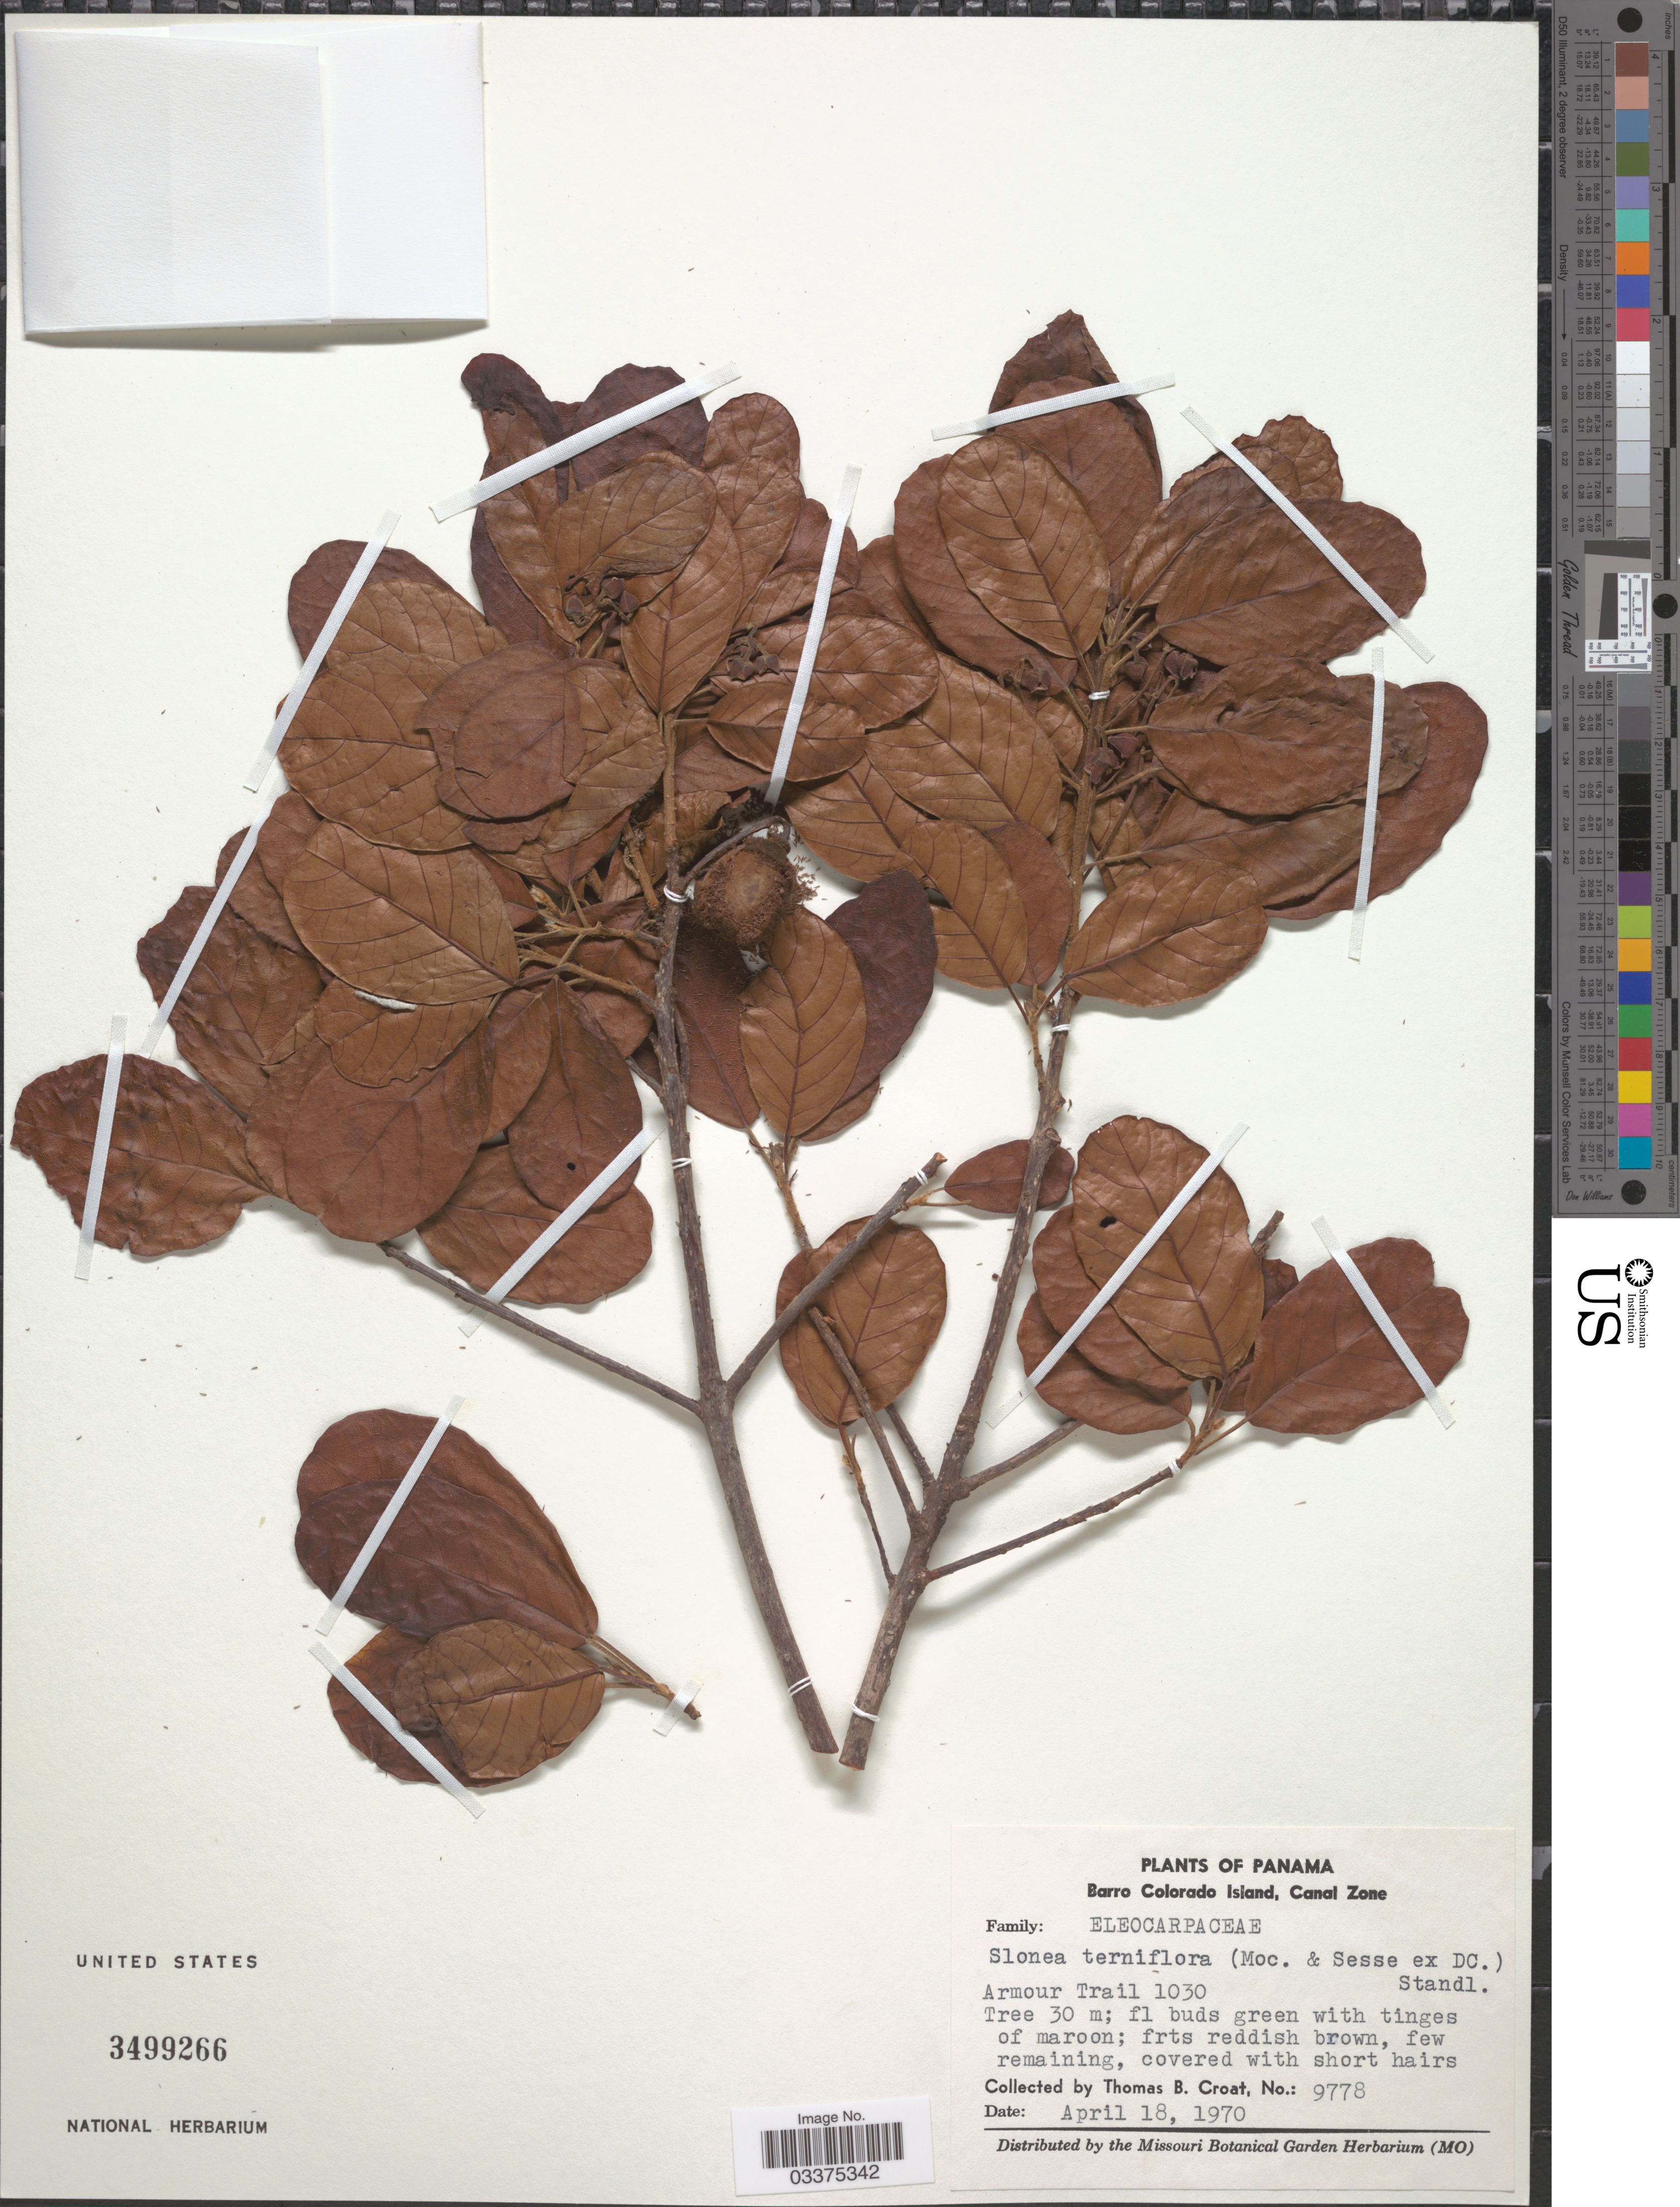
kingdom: Plantae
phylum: Tracheophyta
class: Magnoliopsida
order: Oxalidales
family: Elaeocarpaceae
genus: Sloanea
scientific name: Sloanea terniflora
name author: (Moc. & Sessé ex DC.) Standl.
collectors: T. B. Croat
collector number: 9778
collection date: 1970-04-18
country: Panama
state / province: Panamá Oeste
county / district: Canal Zone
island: Barro Colorado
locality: Barro Colorado Island, Canal Zone. Armour Trail 1030.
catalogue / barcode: US 3499266